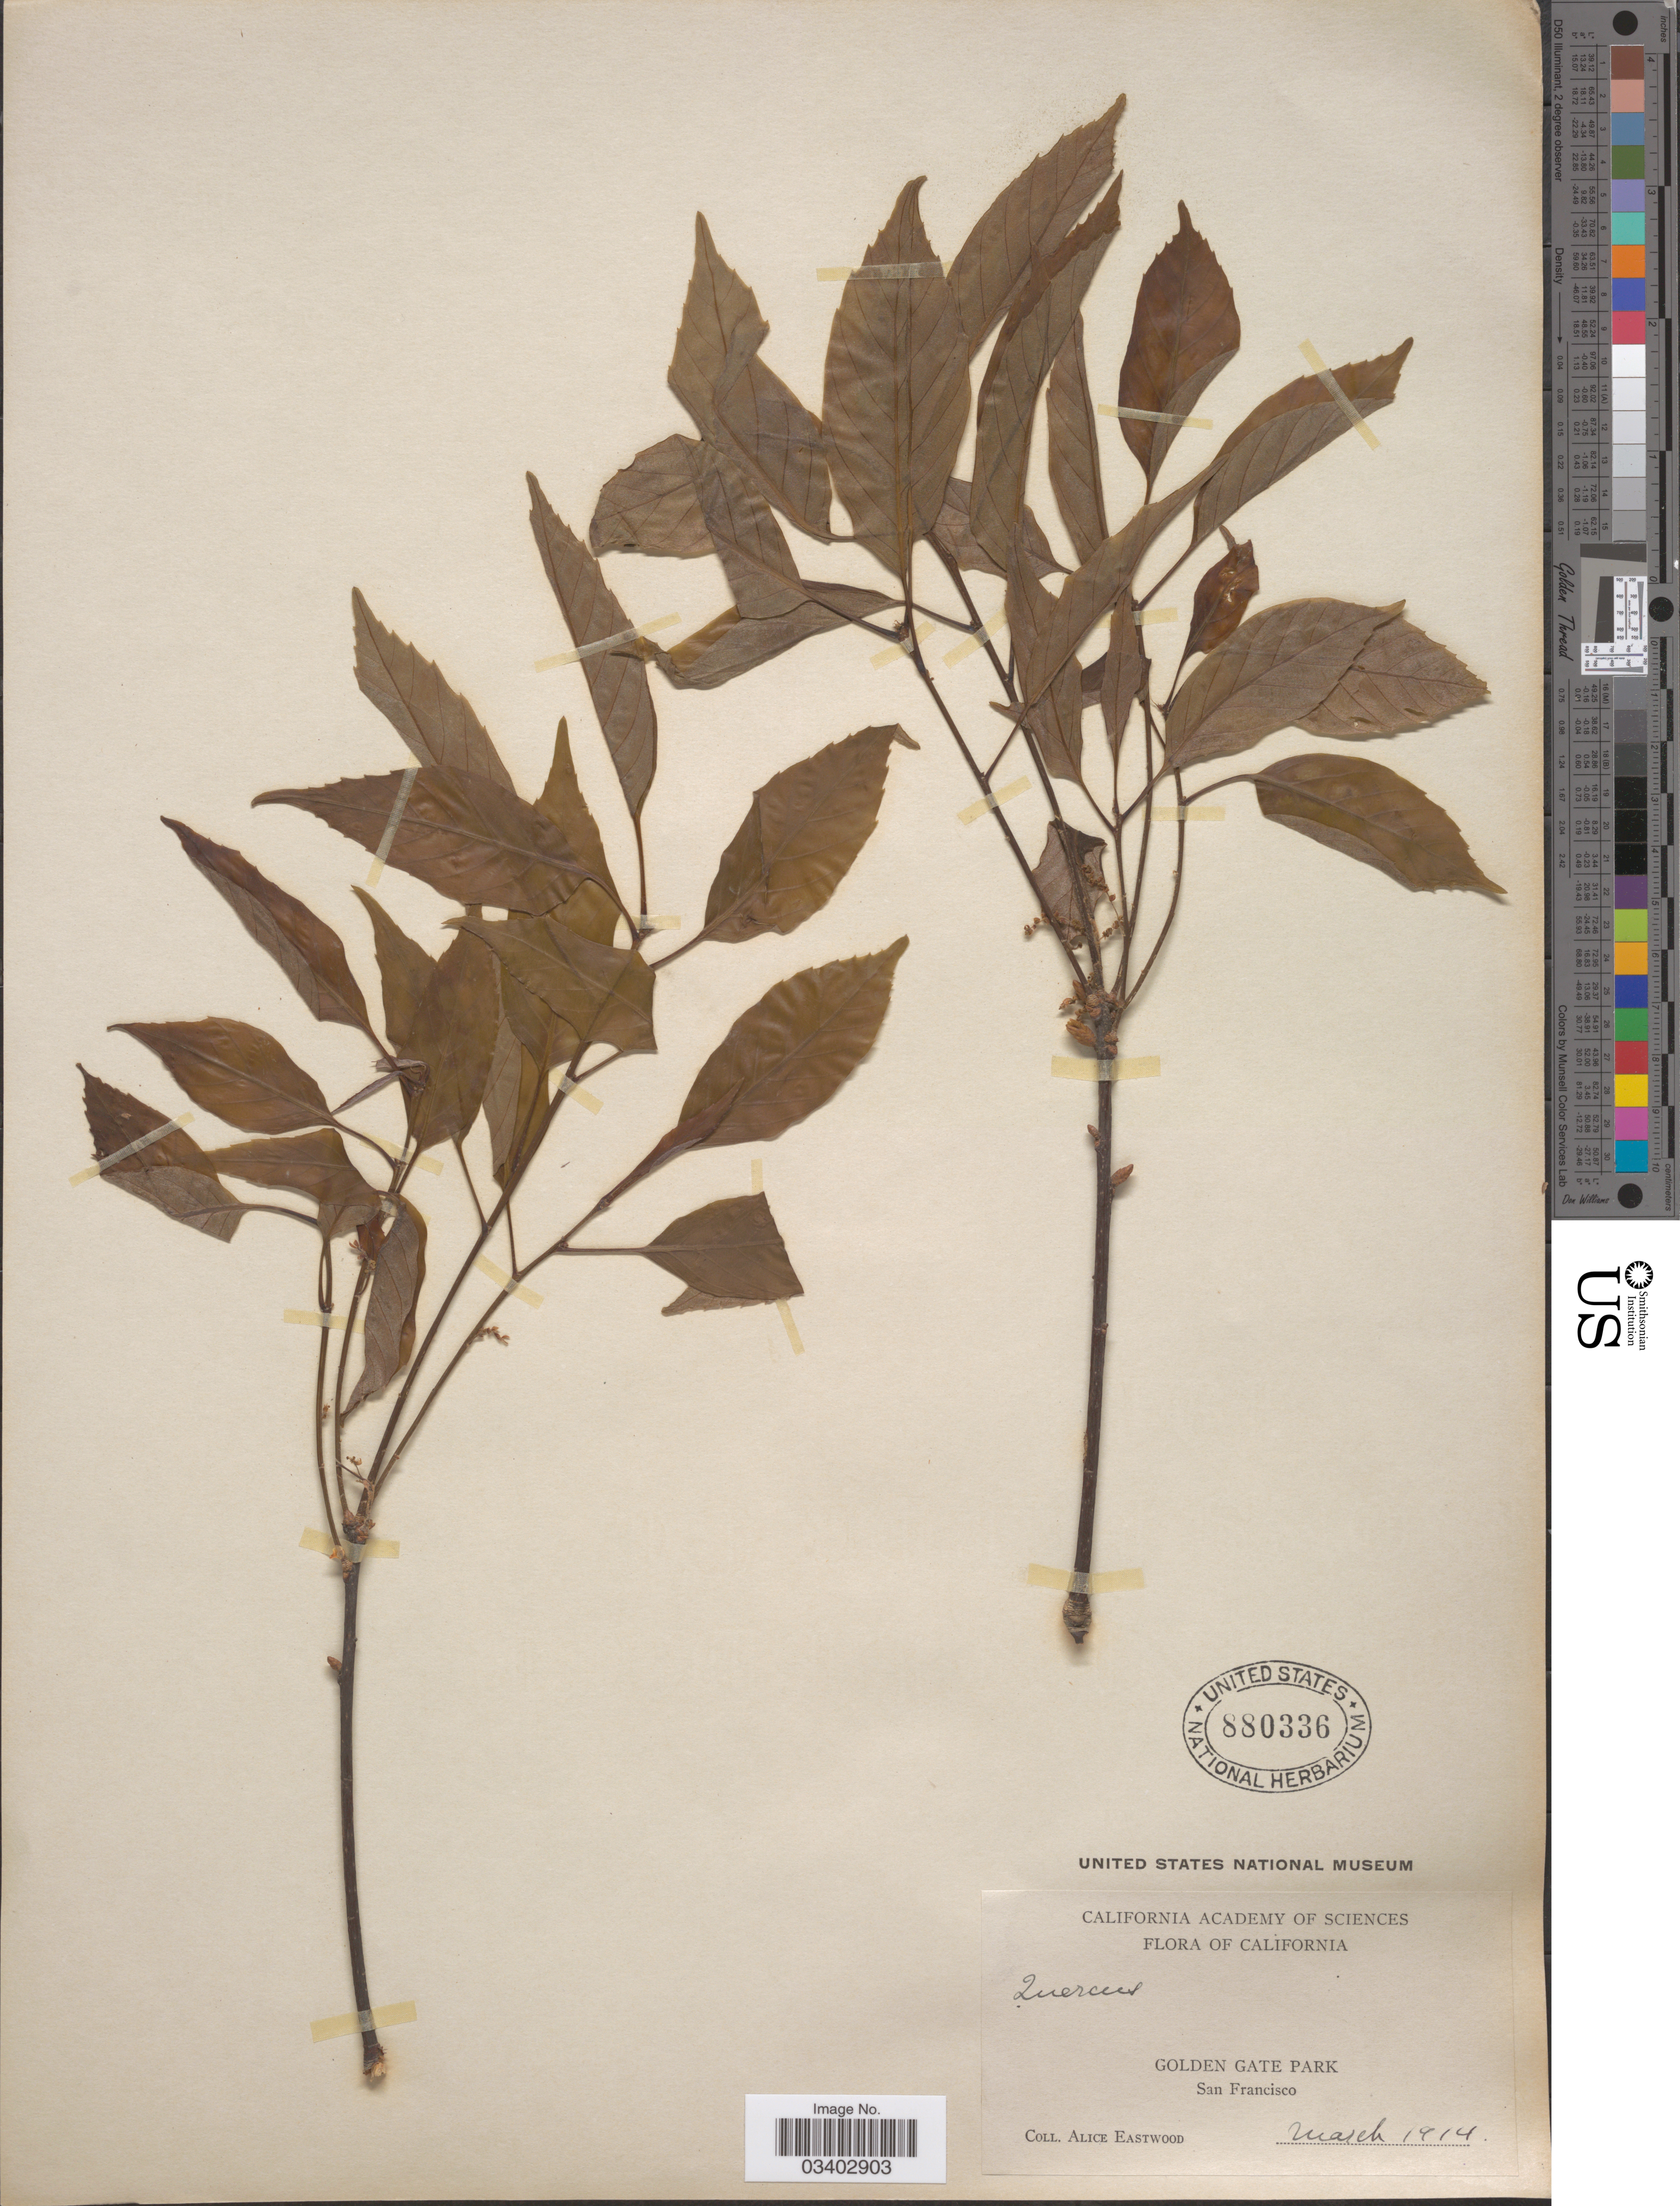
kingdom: Plantae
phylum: Tracheophyta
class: Magnoliopsida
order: Fagales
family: Fagaceae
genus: Quercus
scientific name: Quercus sp.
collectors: A. Eastwood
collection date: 1914-03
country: United States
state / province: California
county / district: San Francisco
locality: Golden Gate Park, San Francisco.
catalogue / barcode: US 880336